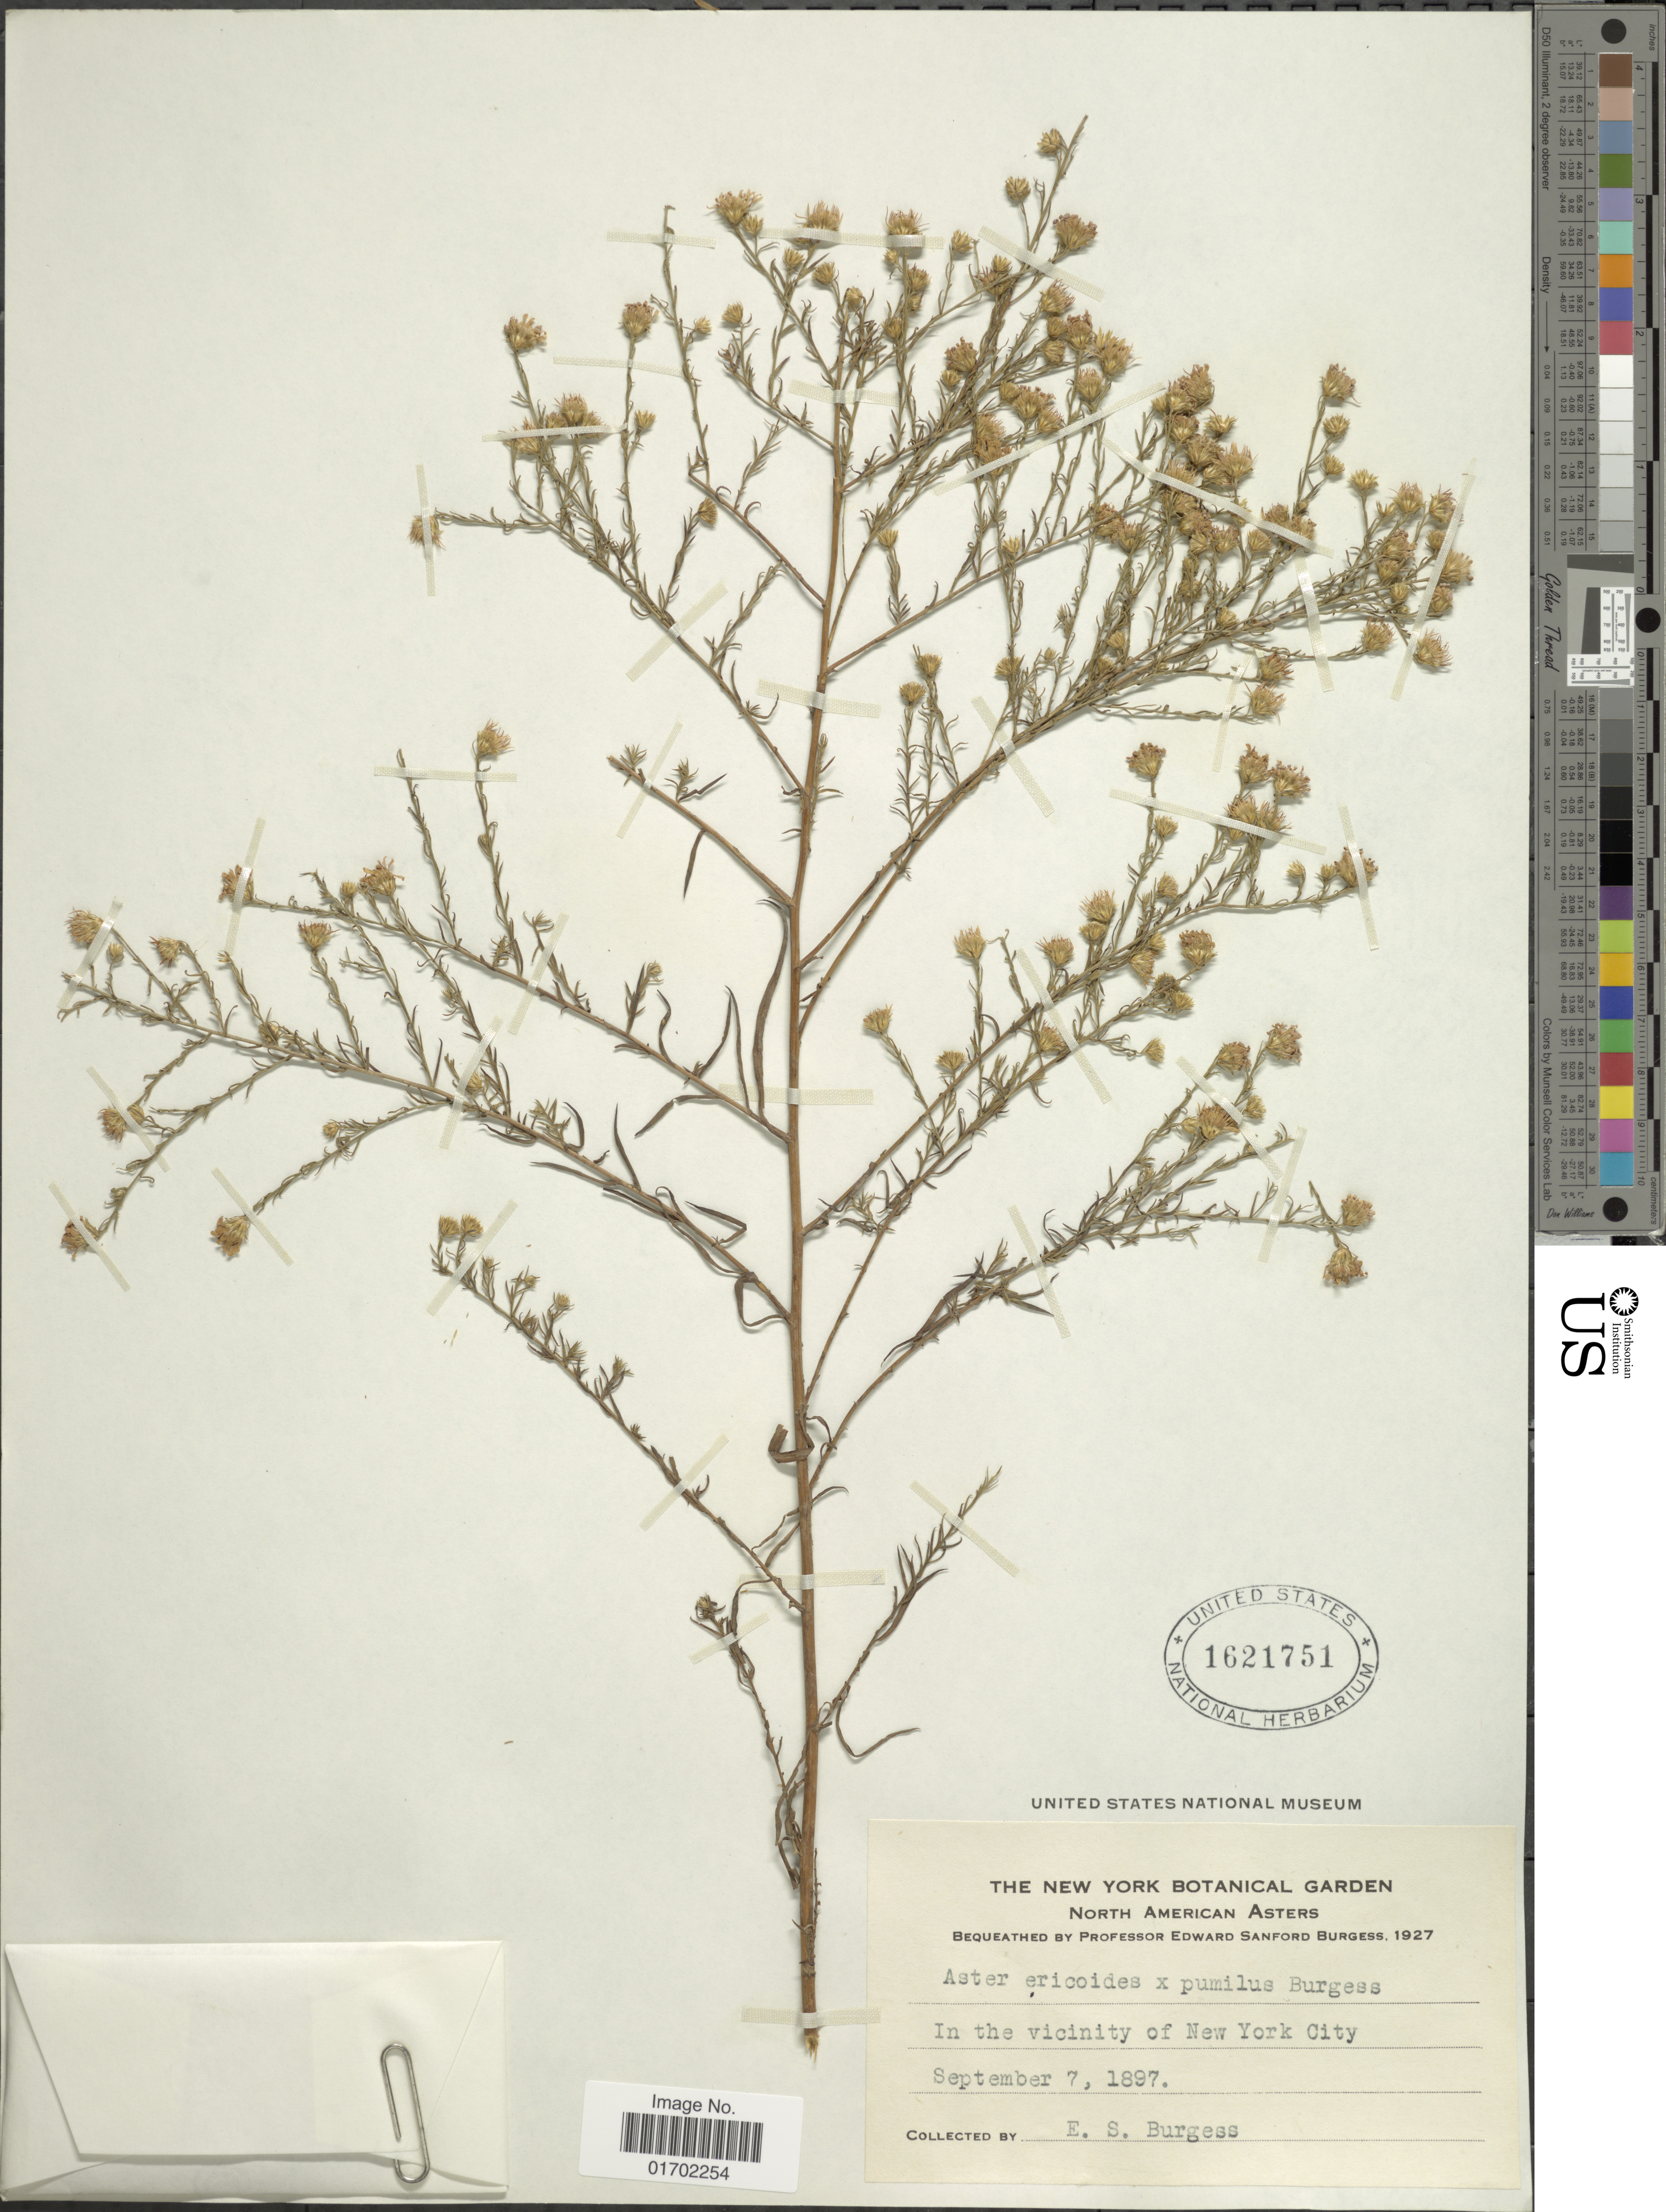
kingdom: Plantae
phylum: Tracheophyta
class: Magnoliopsida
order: Asterales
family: Asteraceae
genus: Symphyotrichum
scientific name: Symphyotrichum pilosum var. pilosum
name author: (Willd.) G.L. Nesom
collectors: E. Burgess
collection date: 1897-09-07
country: United States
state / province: New York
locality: North America, vicinity of New York City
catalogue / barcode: US 1621751